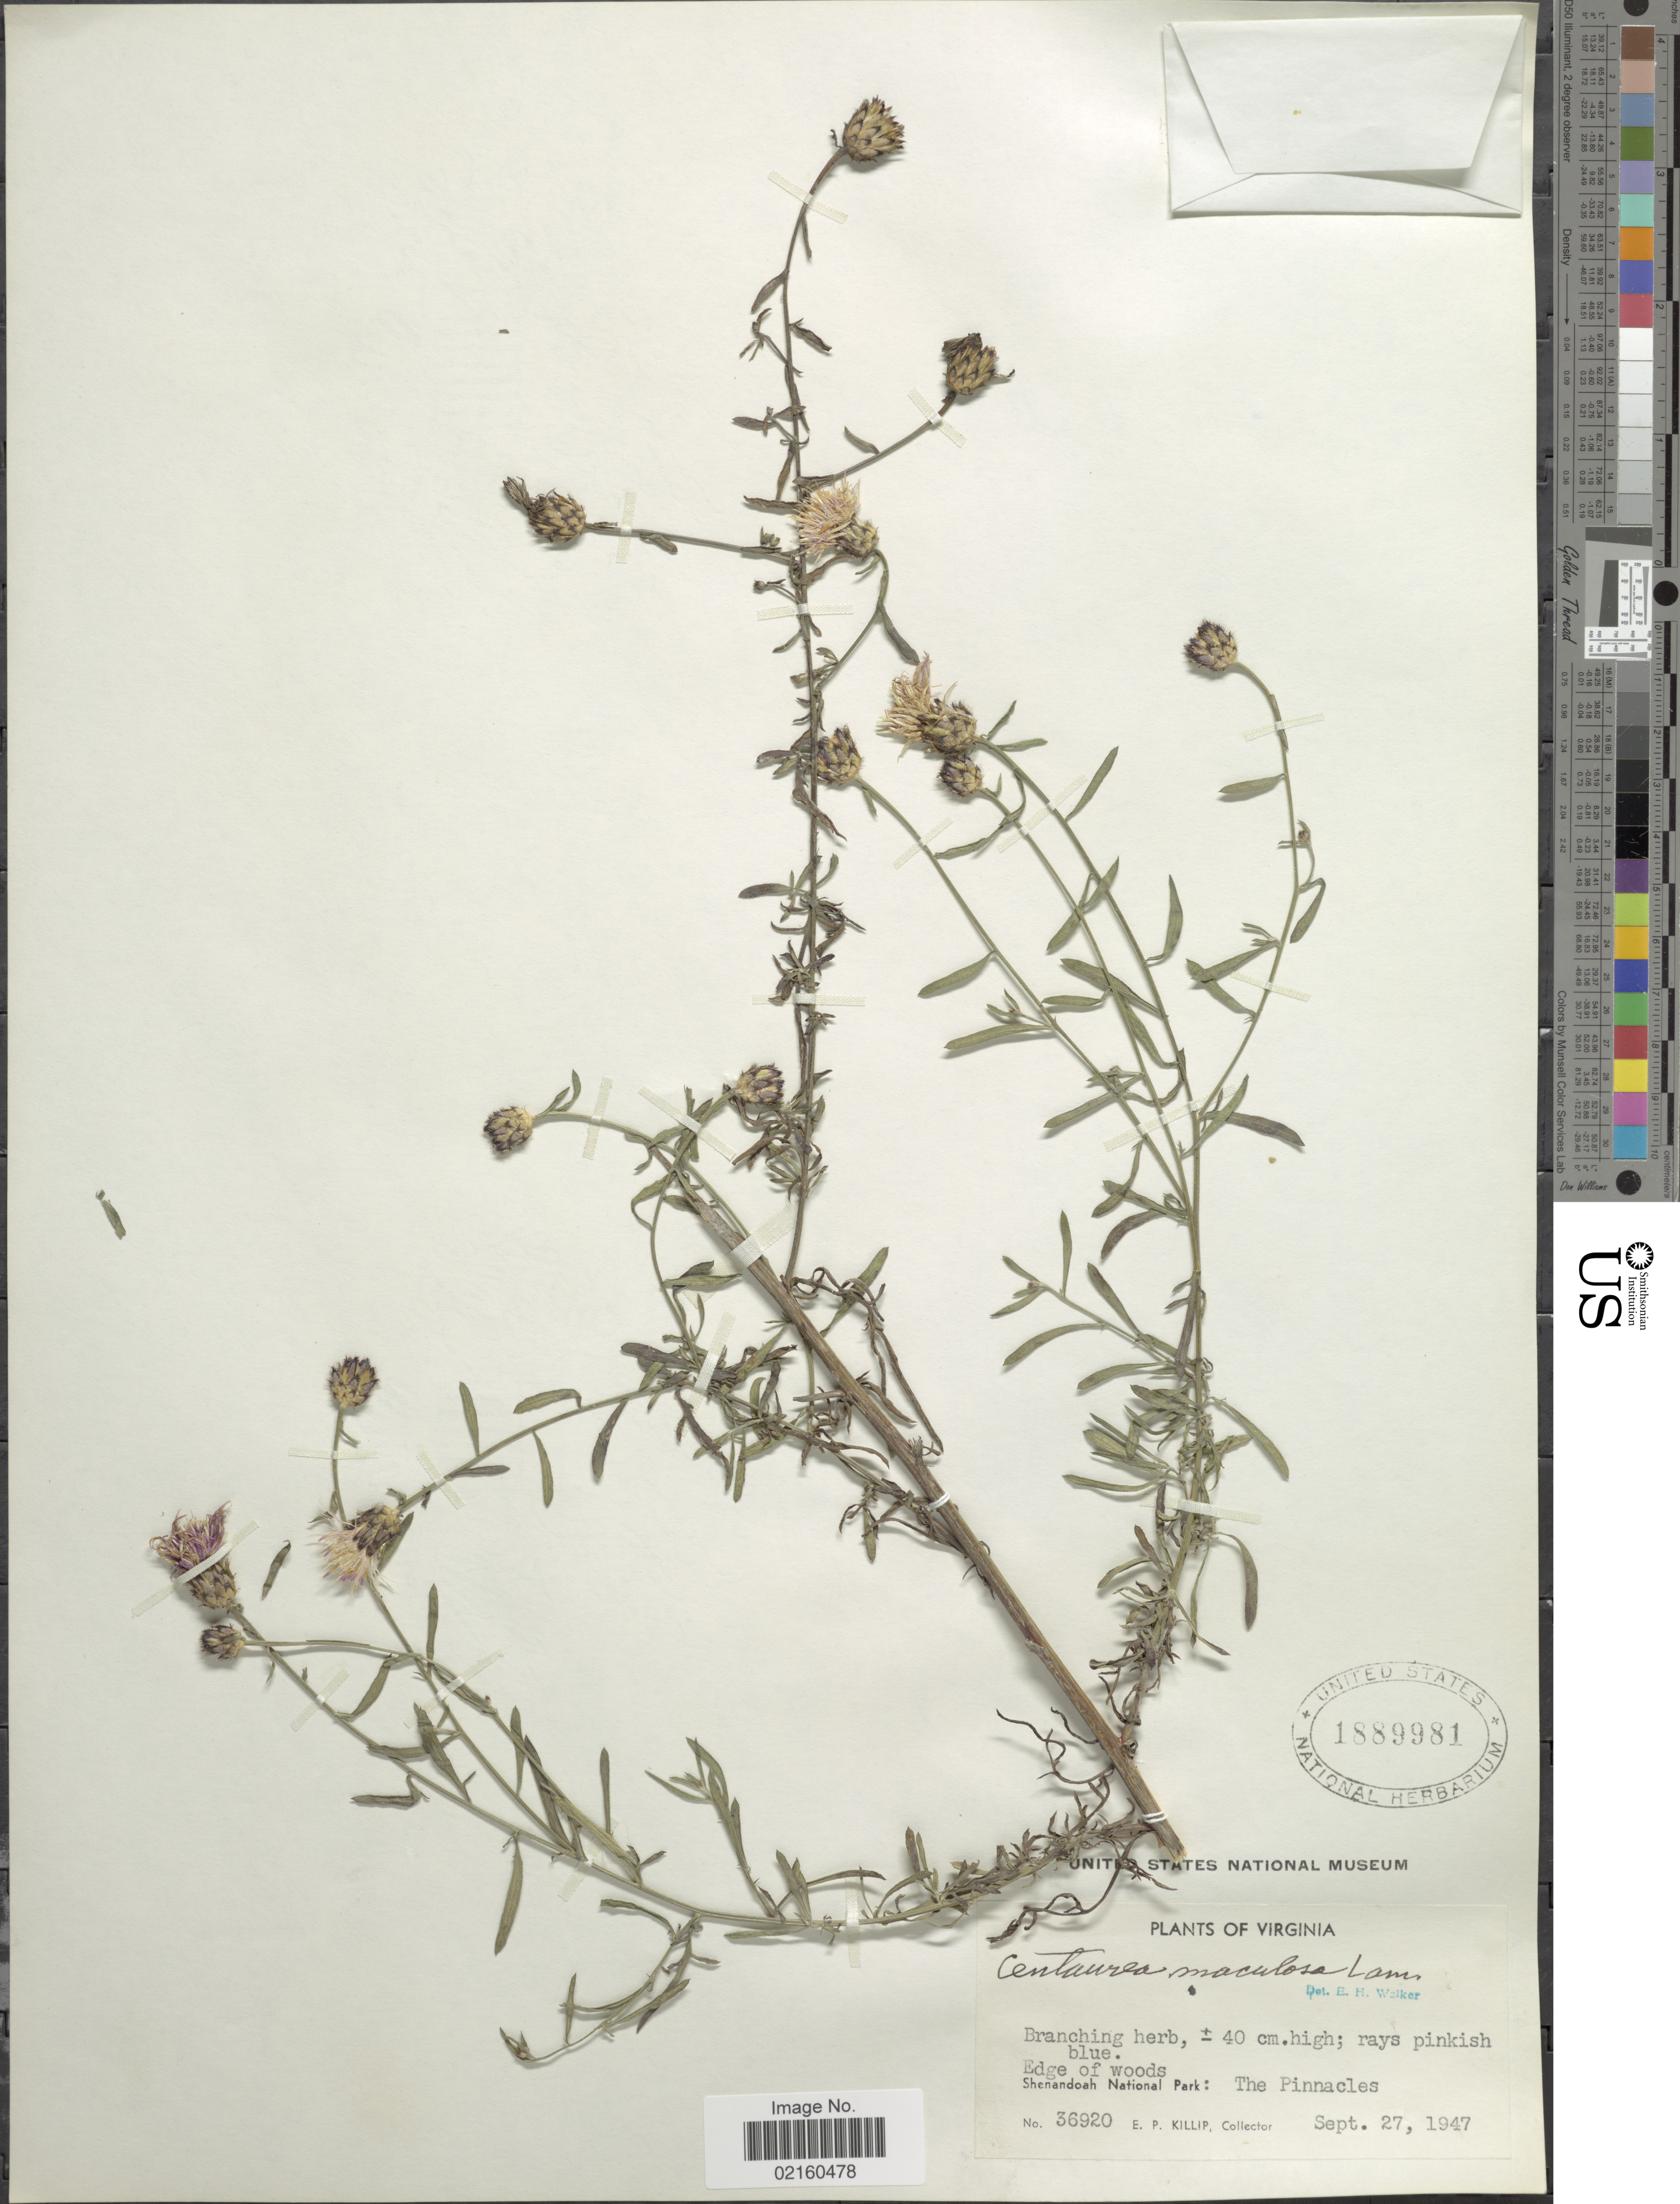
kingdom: Plantae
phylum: Tracheophyta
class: Magnoliopsida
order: Asterales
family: Asteraceae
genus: Centaurea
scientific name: Centaurea stoebe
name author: L.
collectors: E. P. Killip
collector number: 36920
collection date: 1947-09-27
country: United States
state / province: Virginia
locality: Shenandoah National Park, The Pinnacles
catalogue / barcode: US 1889981